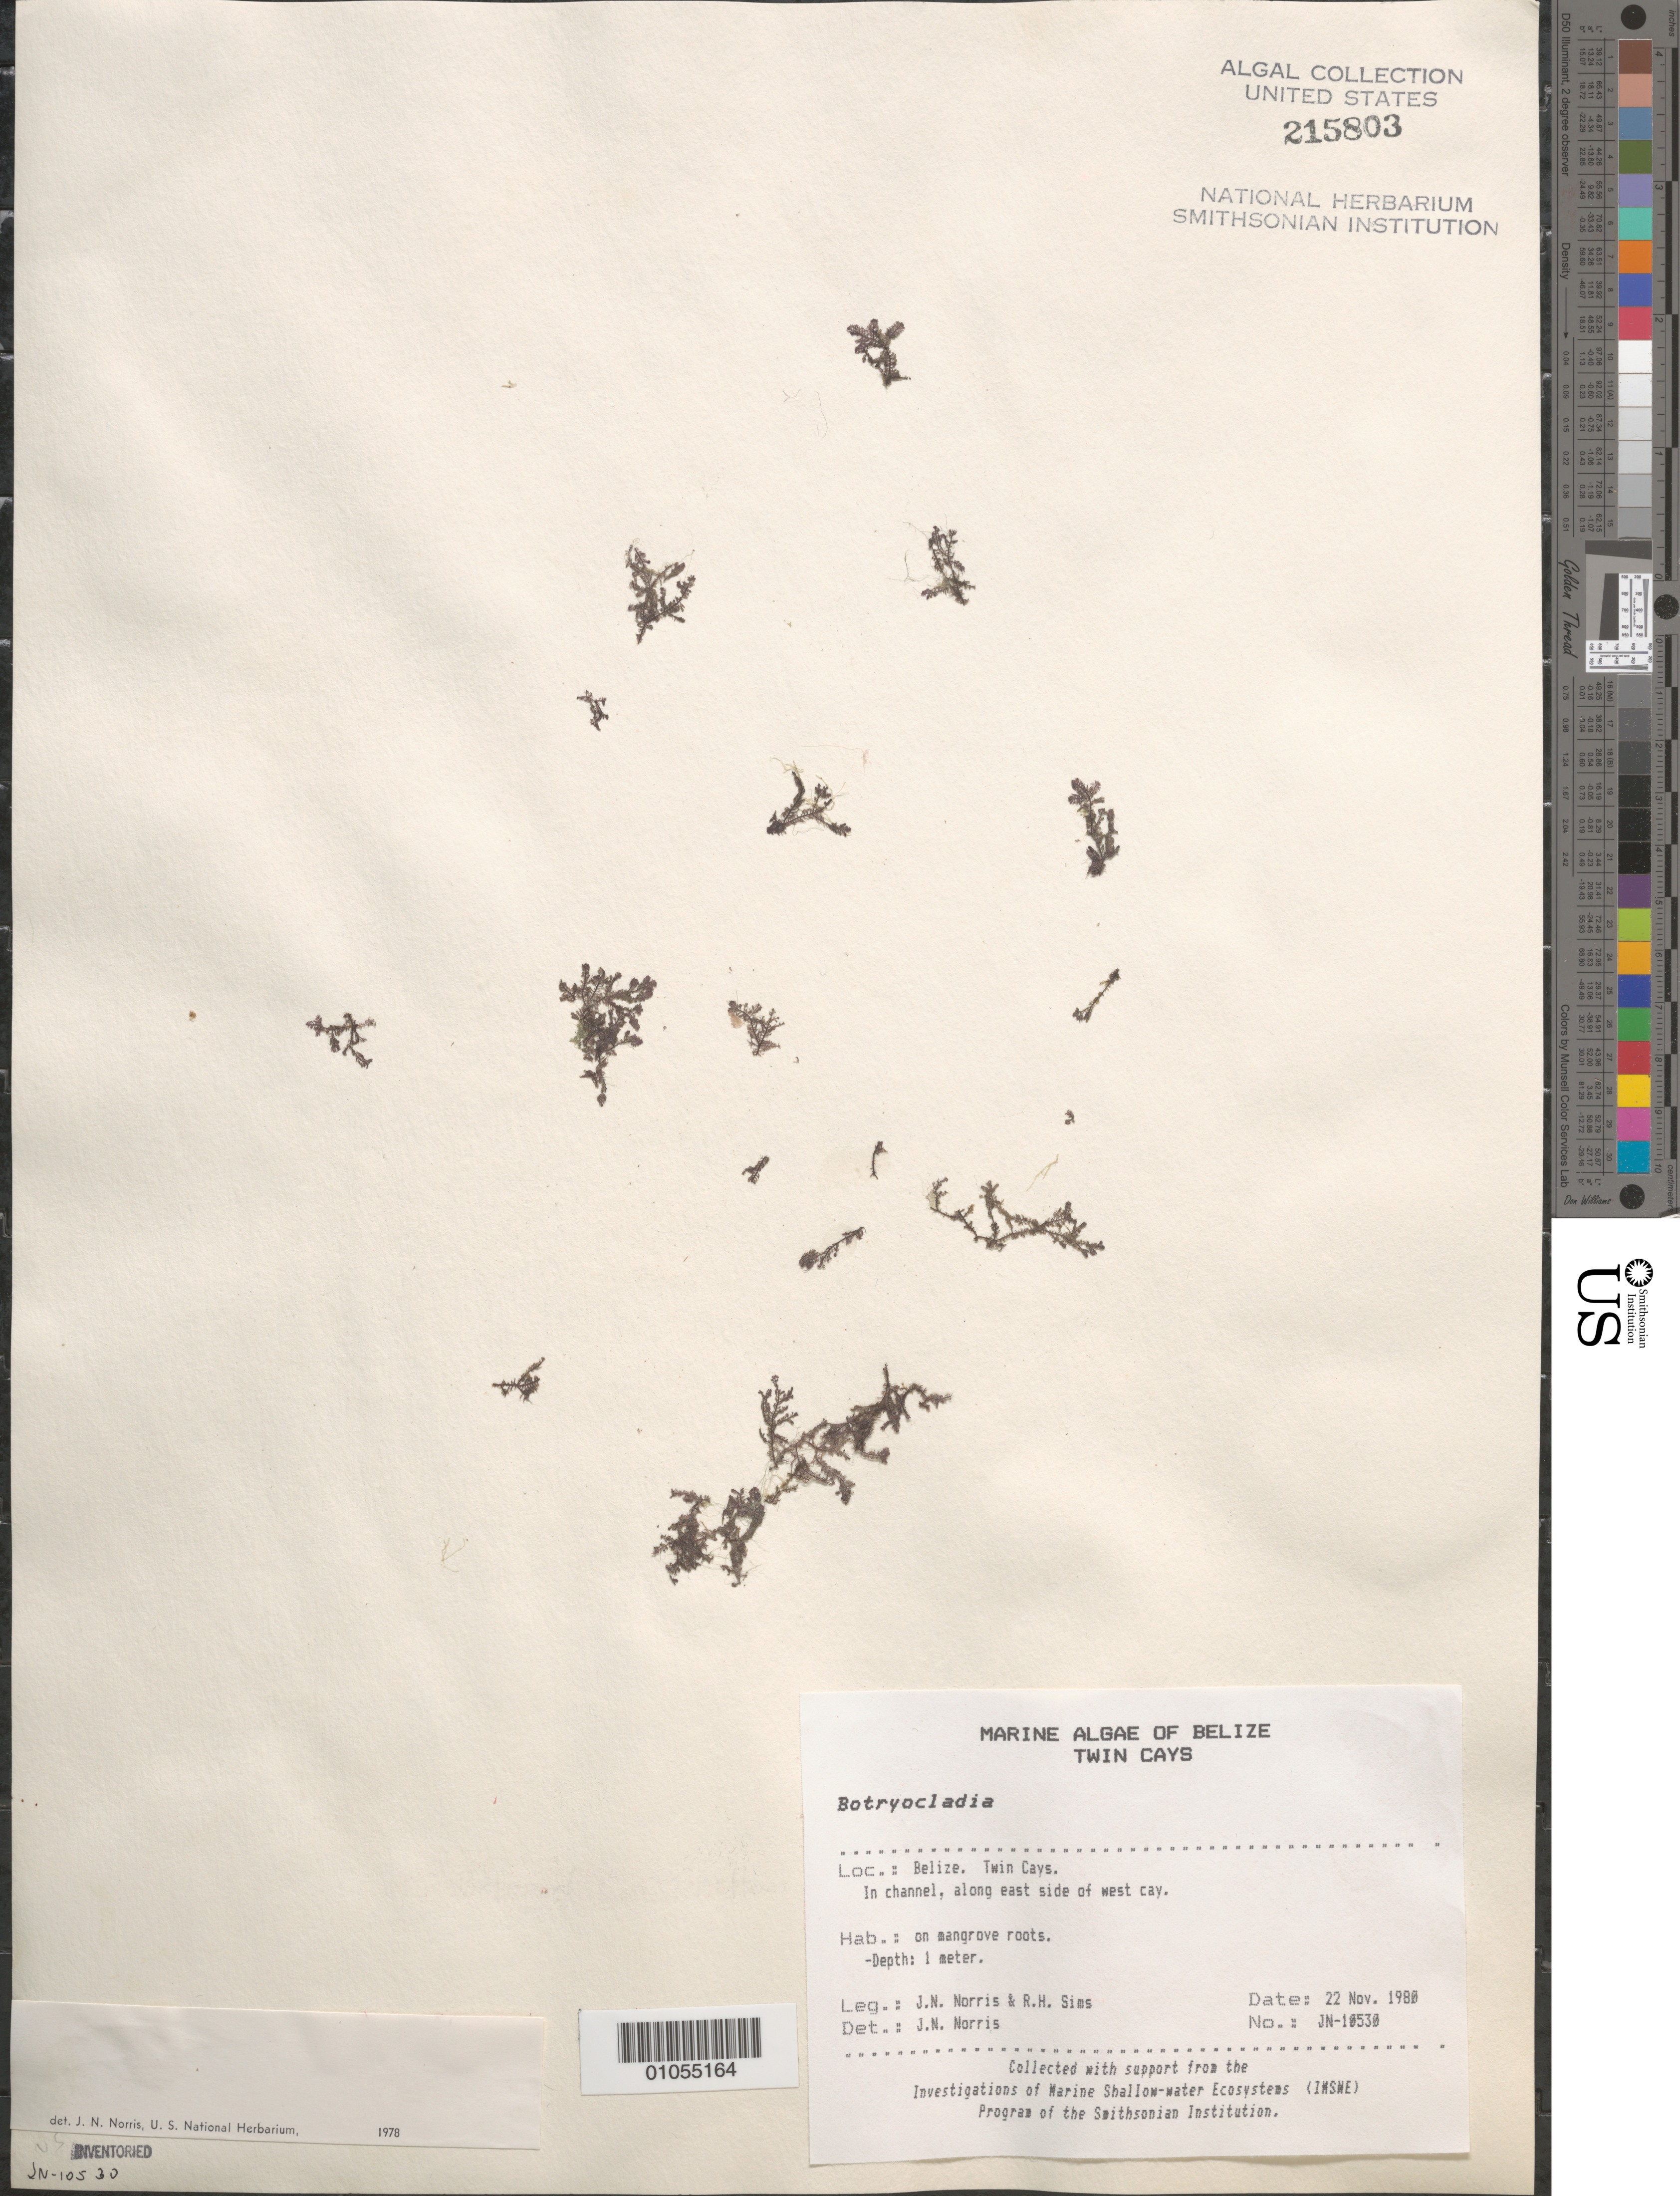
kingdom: Plantae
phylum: Rhodophyta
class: Florideophyceae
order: Rhodymeniales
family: Rhodymeniaceae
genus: Botryocladia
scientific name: Botryocladia sp.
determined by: Norris, James N.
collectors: J. N. Norris & R. H. Sims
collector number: JN-10530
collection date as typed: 22 Nov 1980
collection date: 1980-11-22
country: Belize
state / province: Stann Creek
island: West Cay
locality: In channel along east side of West Cay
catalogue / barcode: US 215803